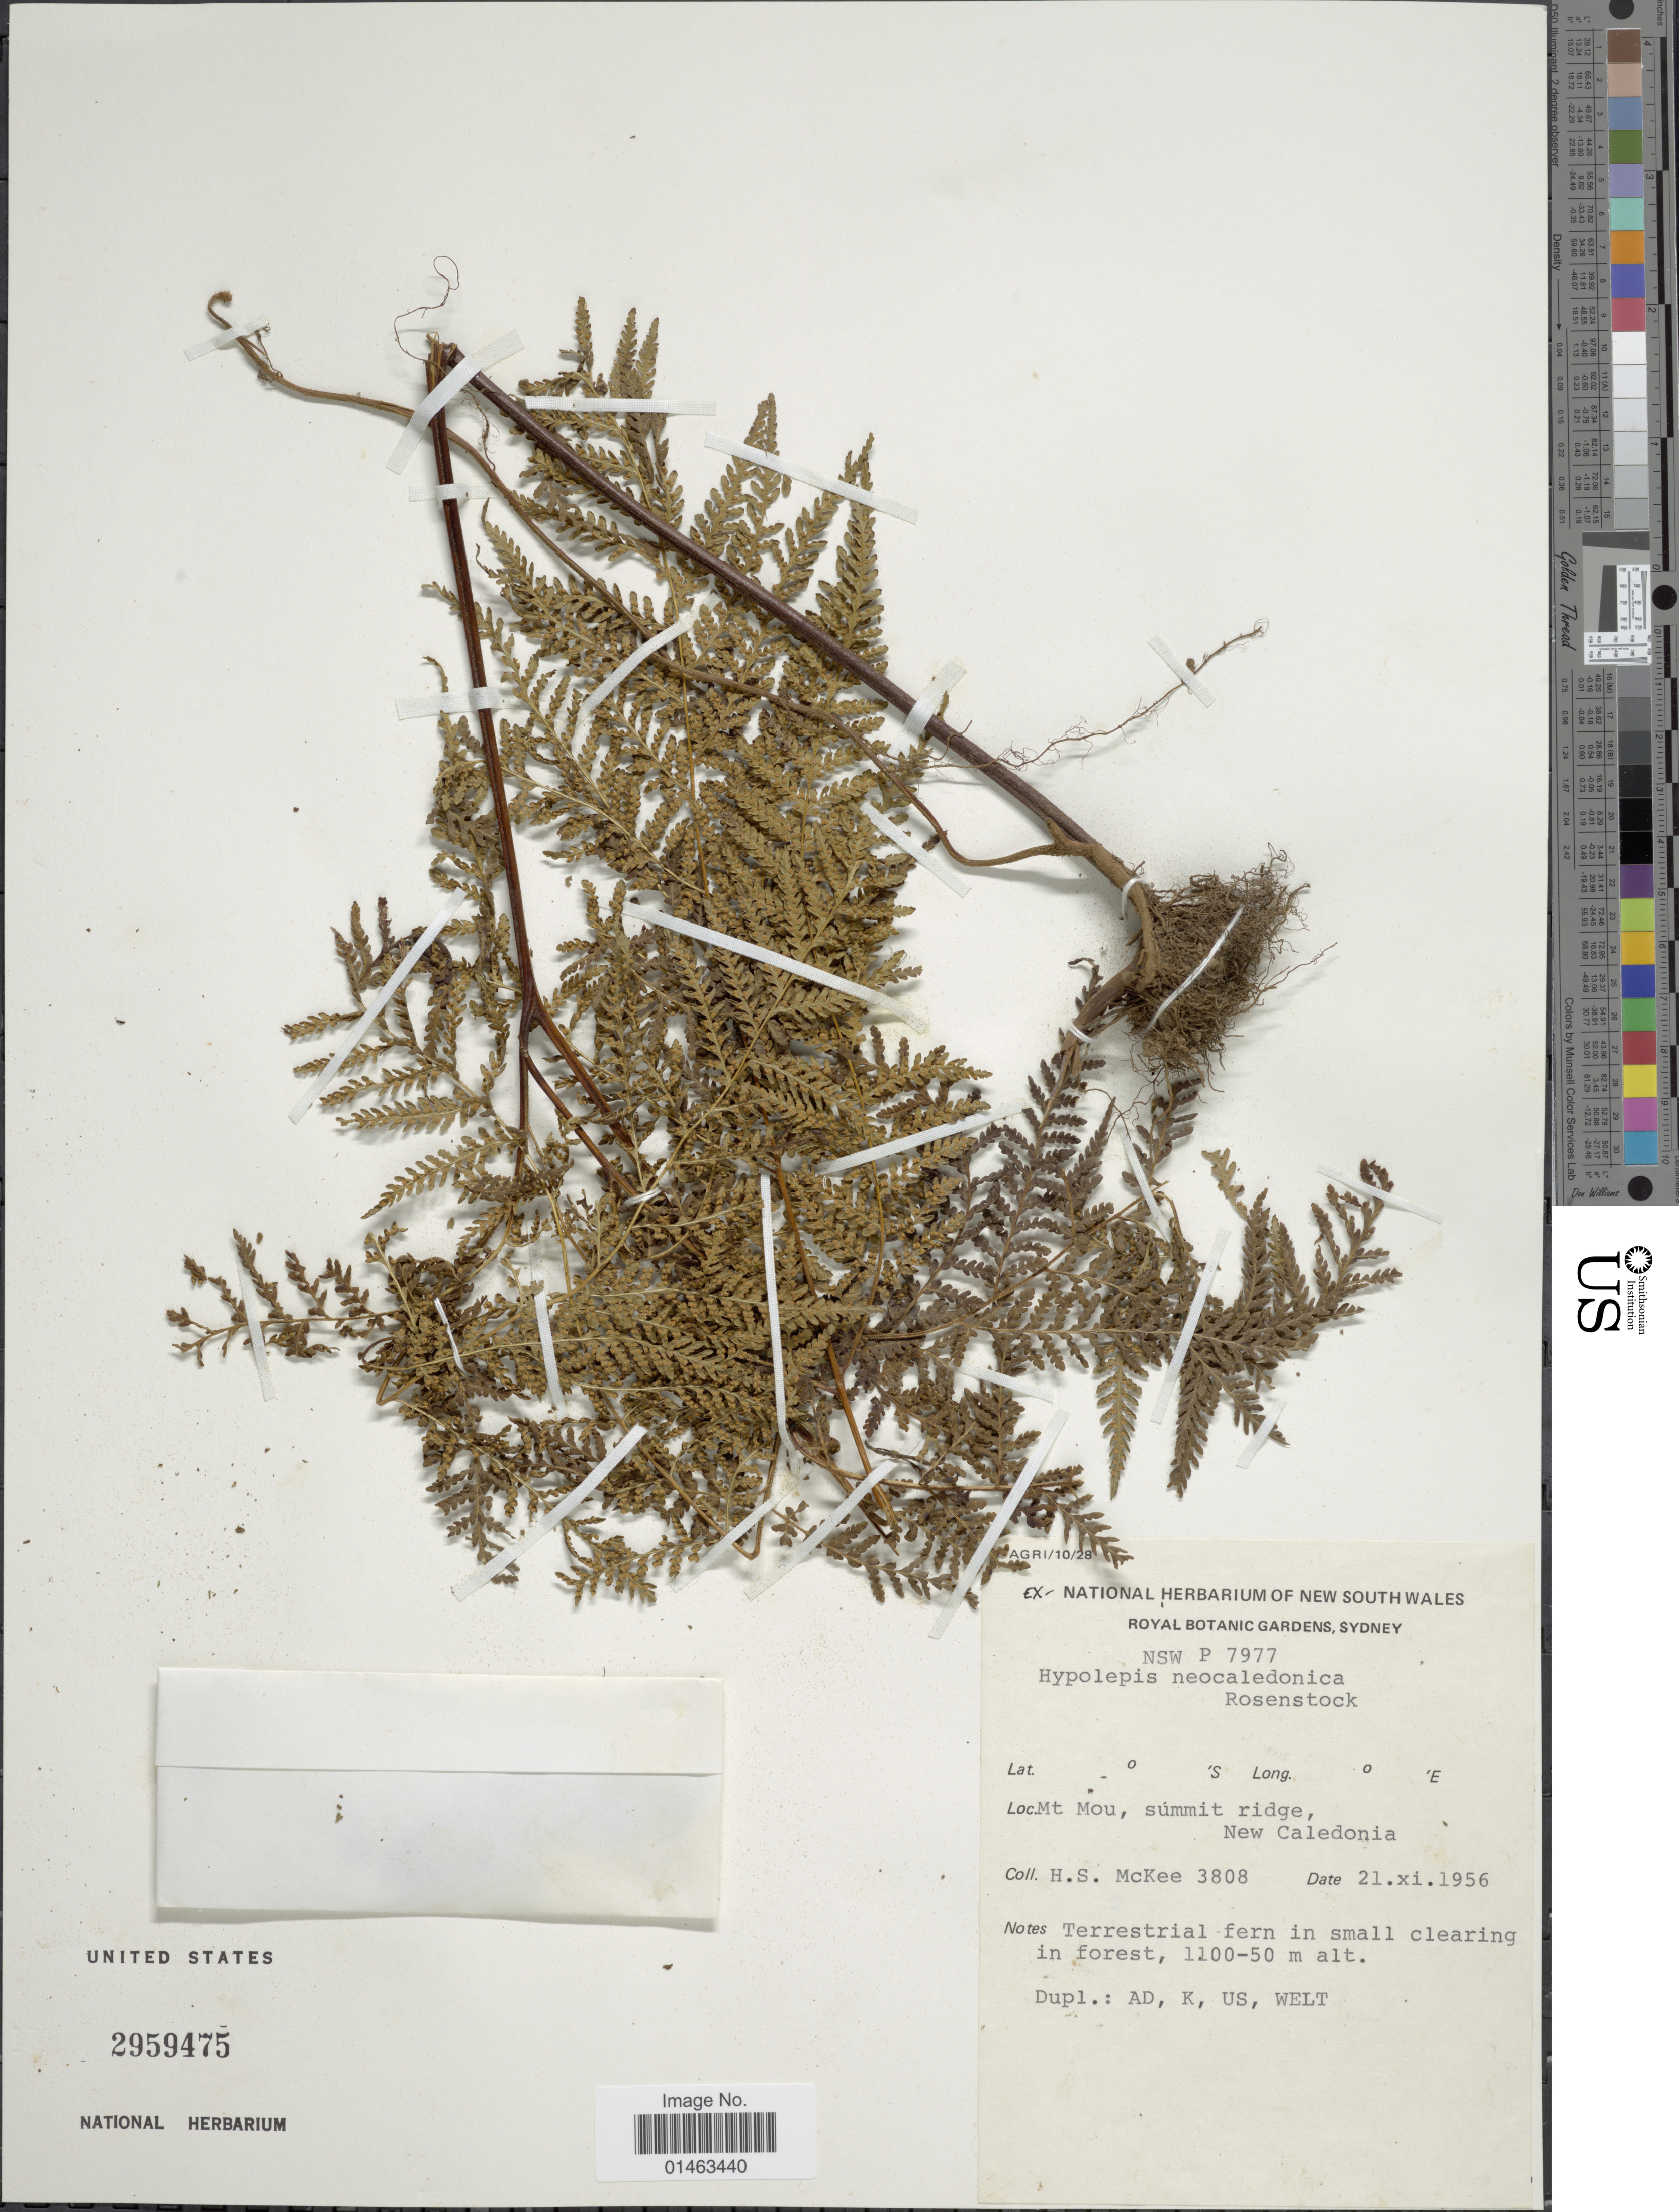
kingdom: Plantae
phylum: Tracheophyta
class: Polypodiopsida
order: Polypodiales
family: Dennstaedtiaceae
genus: Hypolepis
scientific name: Hypolepis neocaledonica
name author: Rosenst.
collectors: H. S. McKee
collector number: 3808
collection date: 1956-11-21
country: New Caledonia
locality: Mt. Mou, summit ridge, New Caledonia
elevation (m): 50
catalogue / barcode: US 2959475